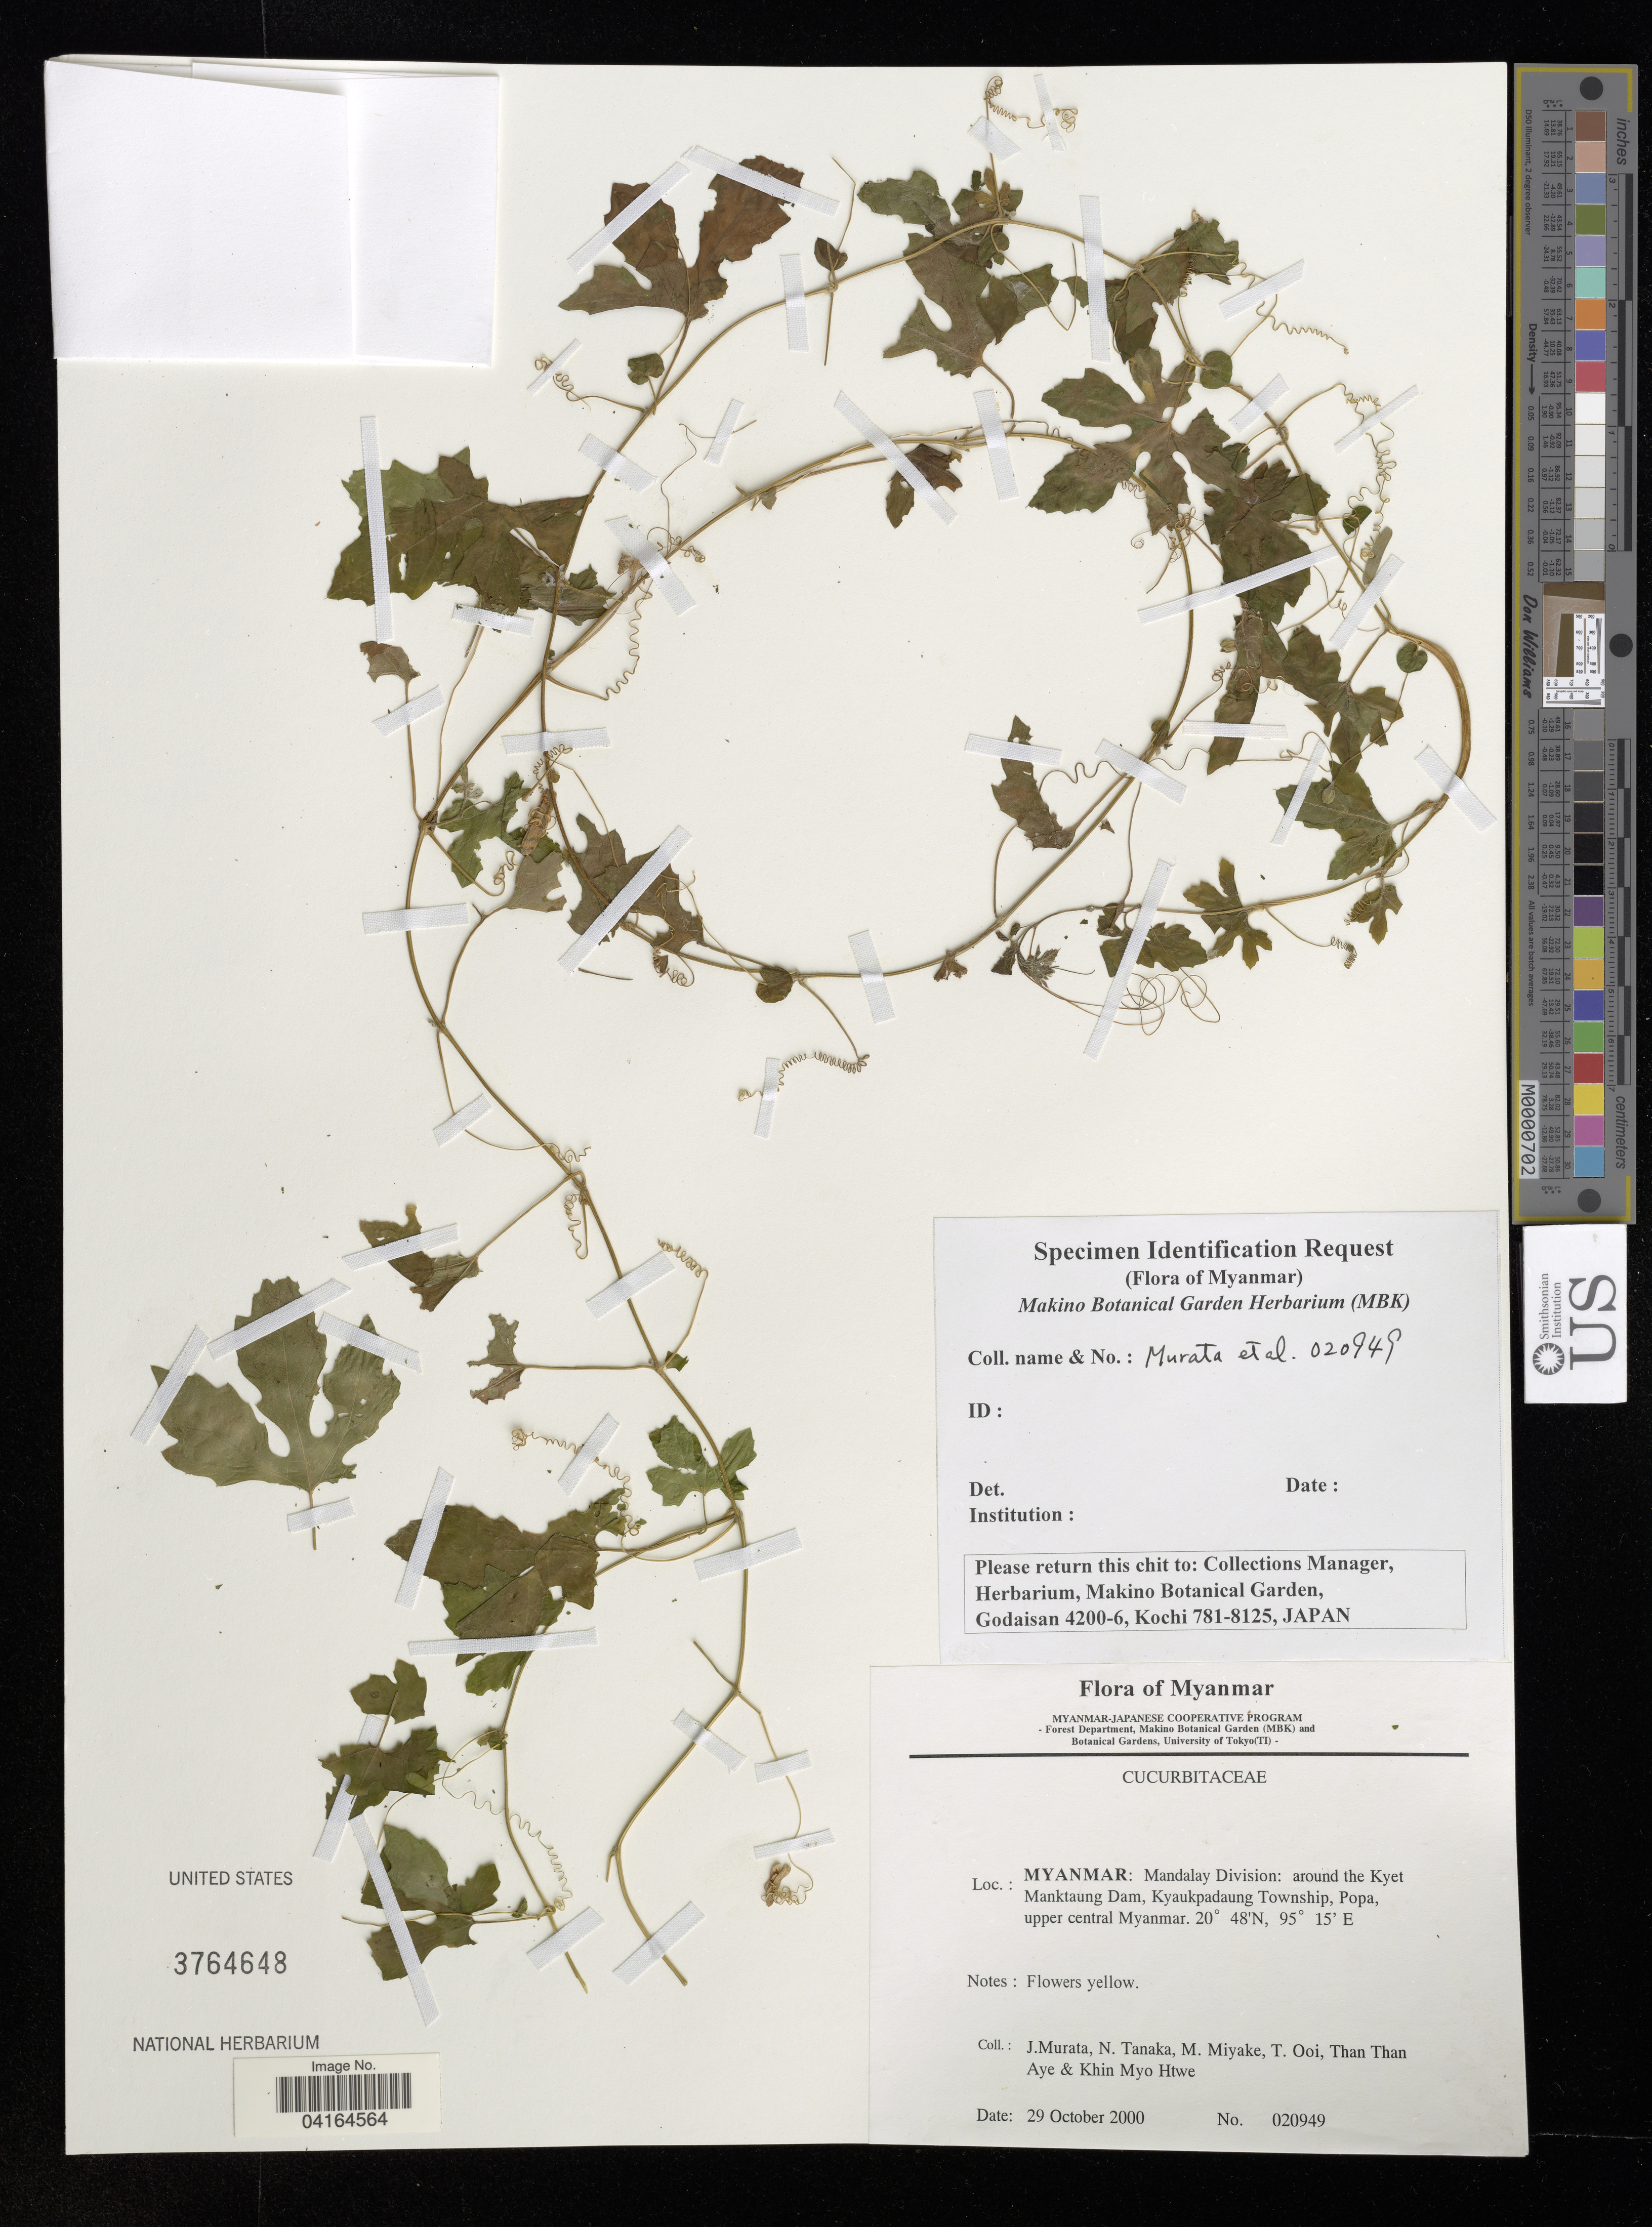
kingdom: Plantae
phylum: Tracheophyta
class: Magnoliopsida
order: Cucurbitales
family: Cucurbitaceae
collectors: J. Murata, N. Tanaka, M. Miyake, T. Ooi & et al.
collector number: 020949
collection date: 2000-10-29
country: Myanmar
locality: Mandalay Division: around the Kyet Manktaung Dam, Kyaukpadaung Township, Popa, upper central Myanmar.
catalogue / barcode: US 3764648